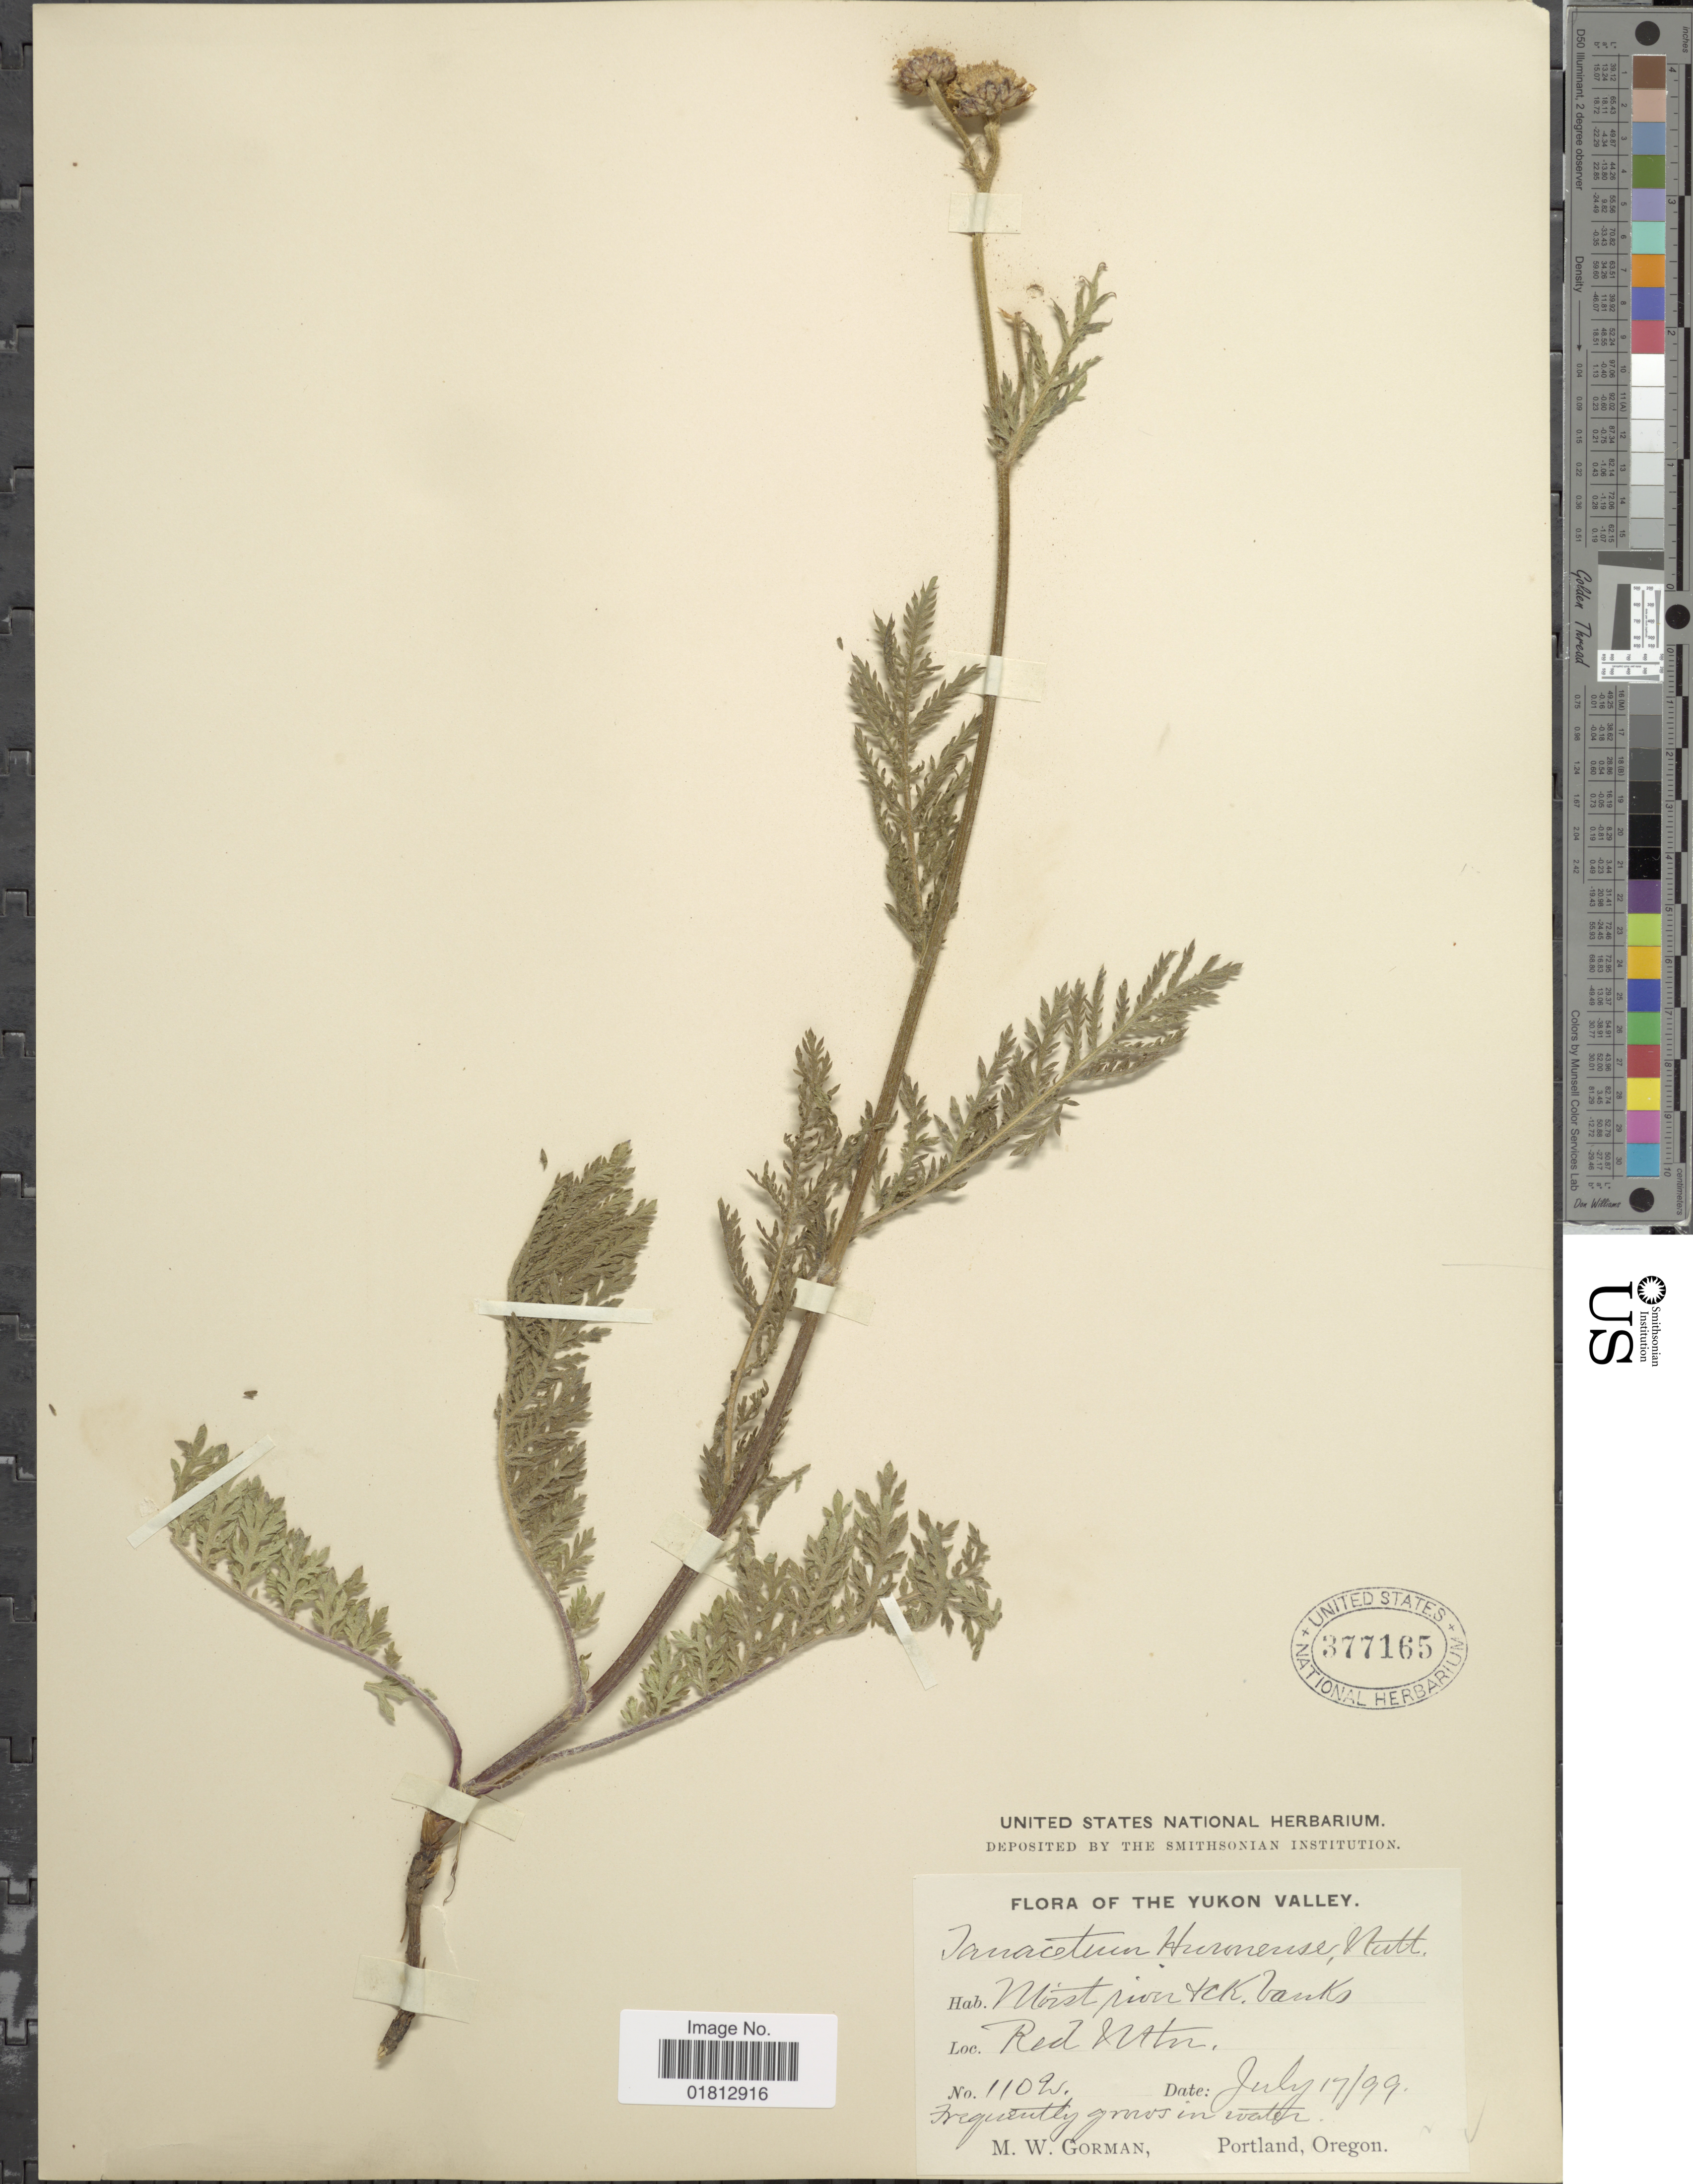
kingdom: Plantae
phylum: Tracheophyta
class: Magnoliopsida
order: Asterales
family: Asteraceae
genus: Tanacetum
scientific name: Tanacetum huronense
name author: Nutt.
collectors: M. W. Gorman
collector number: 1102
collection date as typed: Transcribed d/m/y: 17/7/99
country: Canada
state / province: Yukon Territory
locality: Yukon Valley, Red Mtn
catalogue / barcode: US 377165